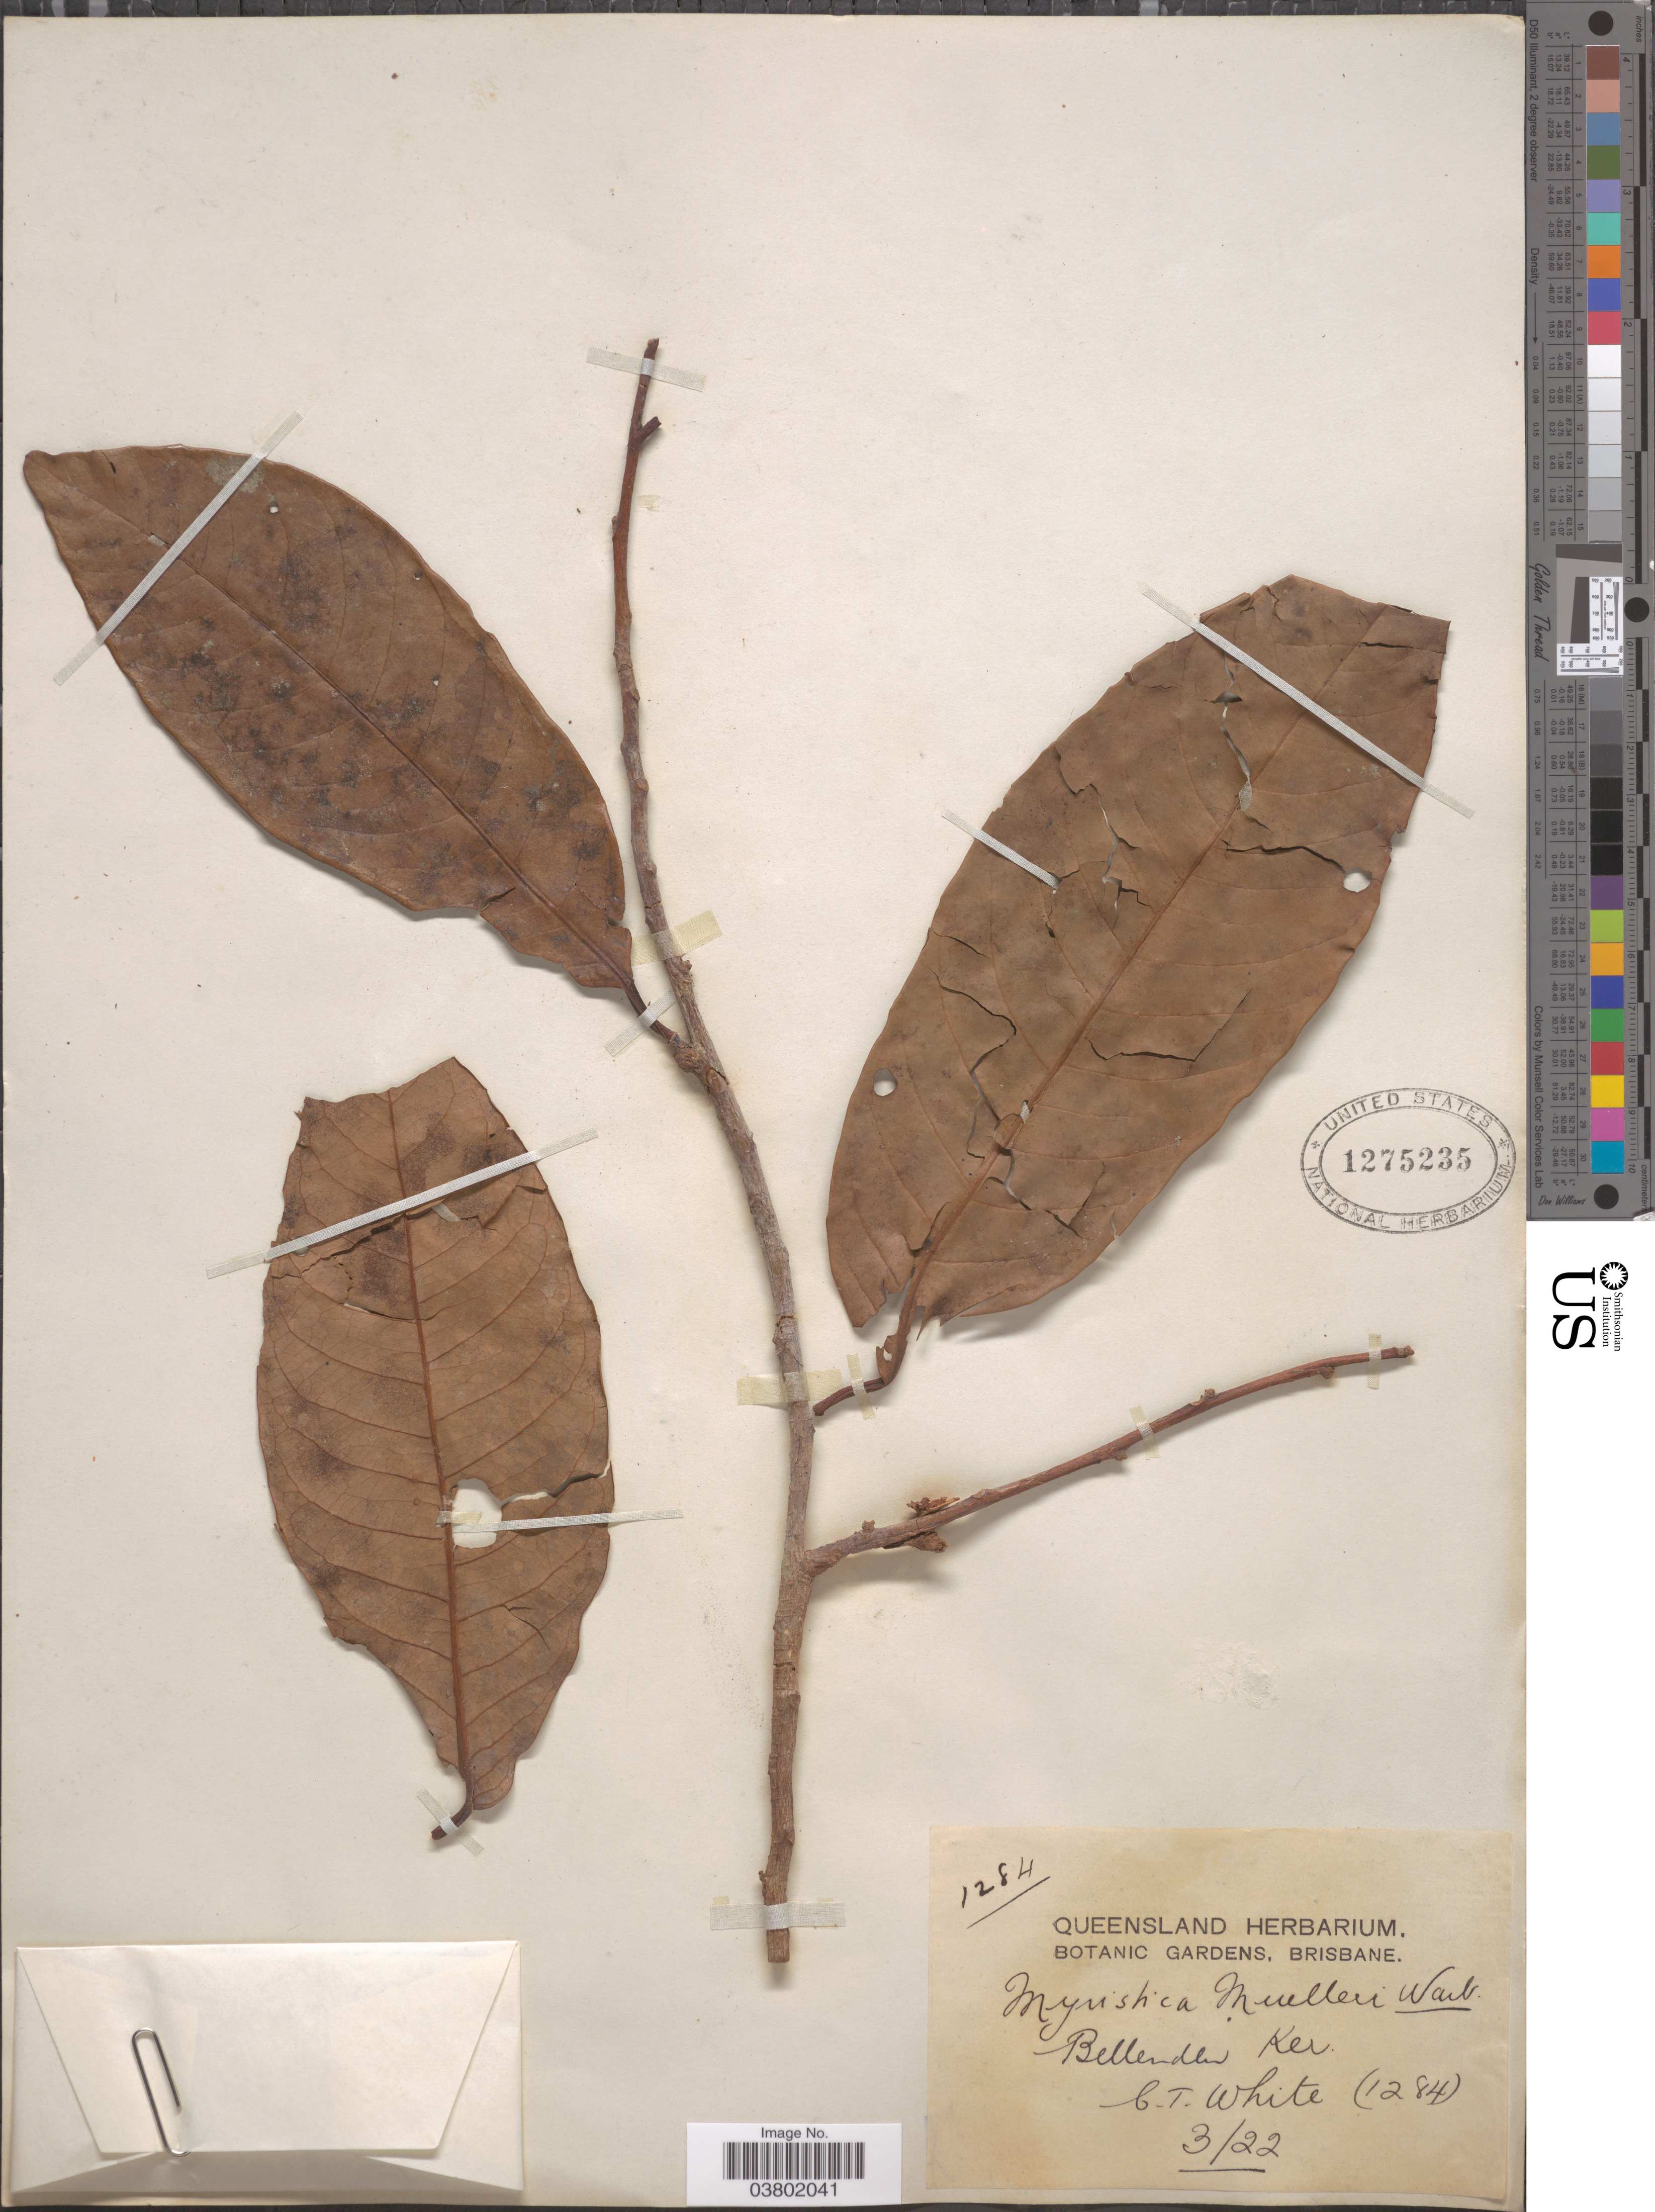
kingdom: Plantae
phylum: Tracheophyta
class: Magnoliopsida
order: Magnoliales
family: Myristicaceae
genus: Myristica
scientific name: Myristica muelleri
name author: Warb.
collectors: C. T. White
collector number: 1284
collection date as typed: Transcribed d/m/y: /3/22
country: Australia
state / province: Queensland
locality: Bellenden Kev.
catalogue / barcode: US 1275235